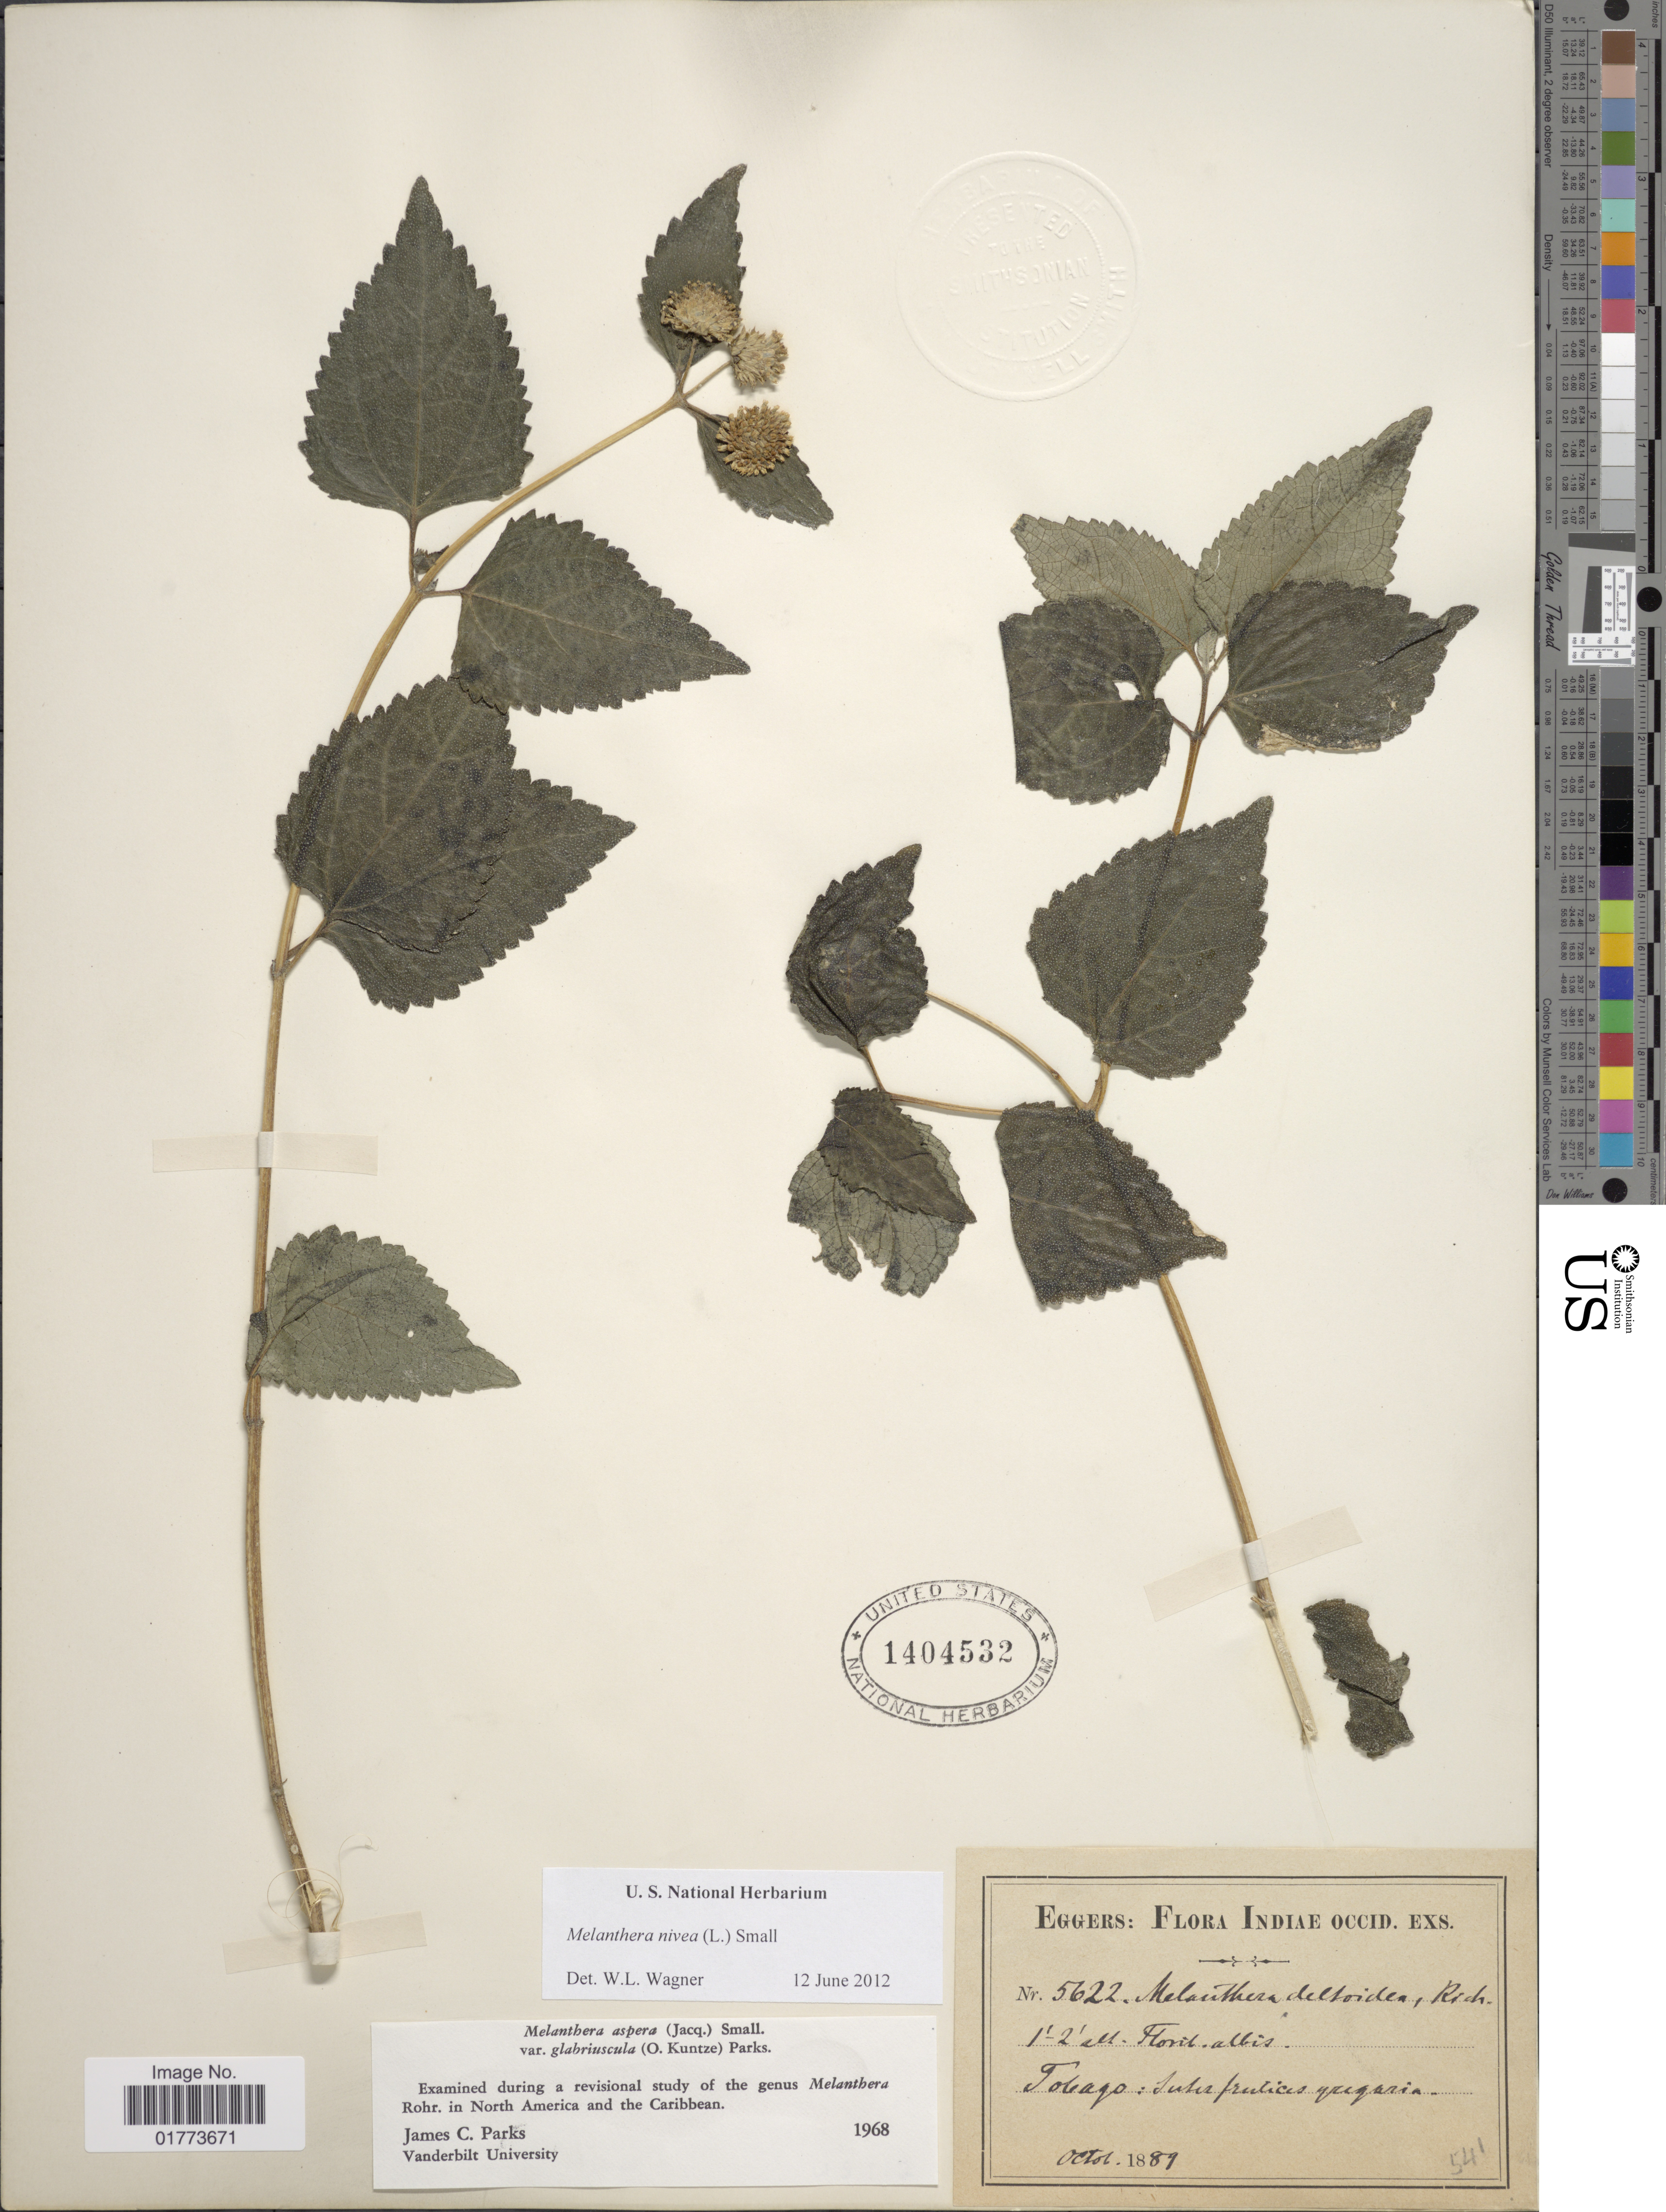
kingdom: Plantae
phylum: Tracheophyta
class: Magnoliopsida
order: Asterales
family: Asteraceae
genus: Melanthera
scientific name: Melanthera nivea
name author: (L.) Small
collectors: -. Eggers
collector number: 5622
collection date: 1889-10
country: Trinidad and Tobago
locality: Tobago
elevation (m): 0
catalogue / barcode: US 1404532